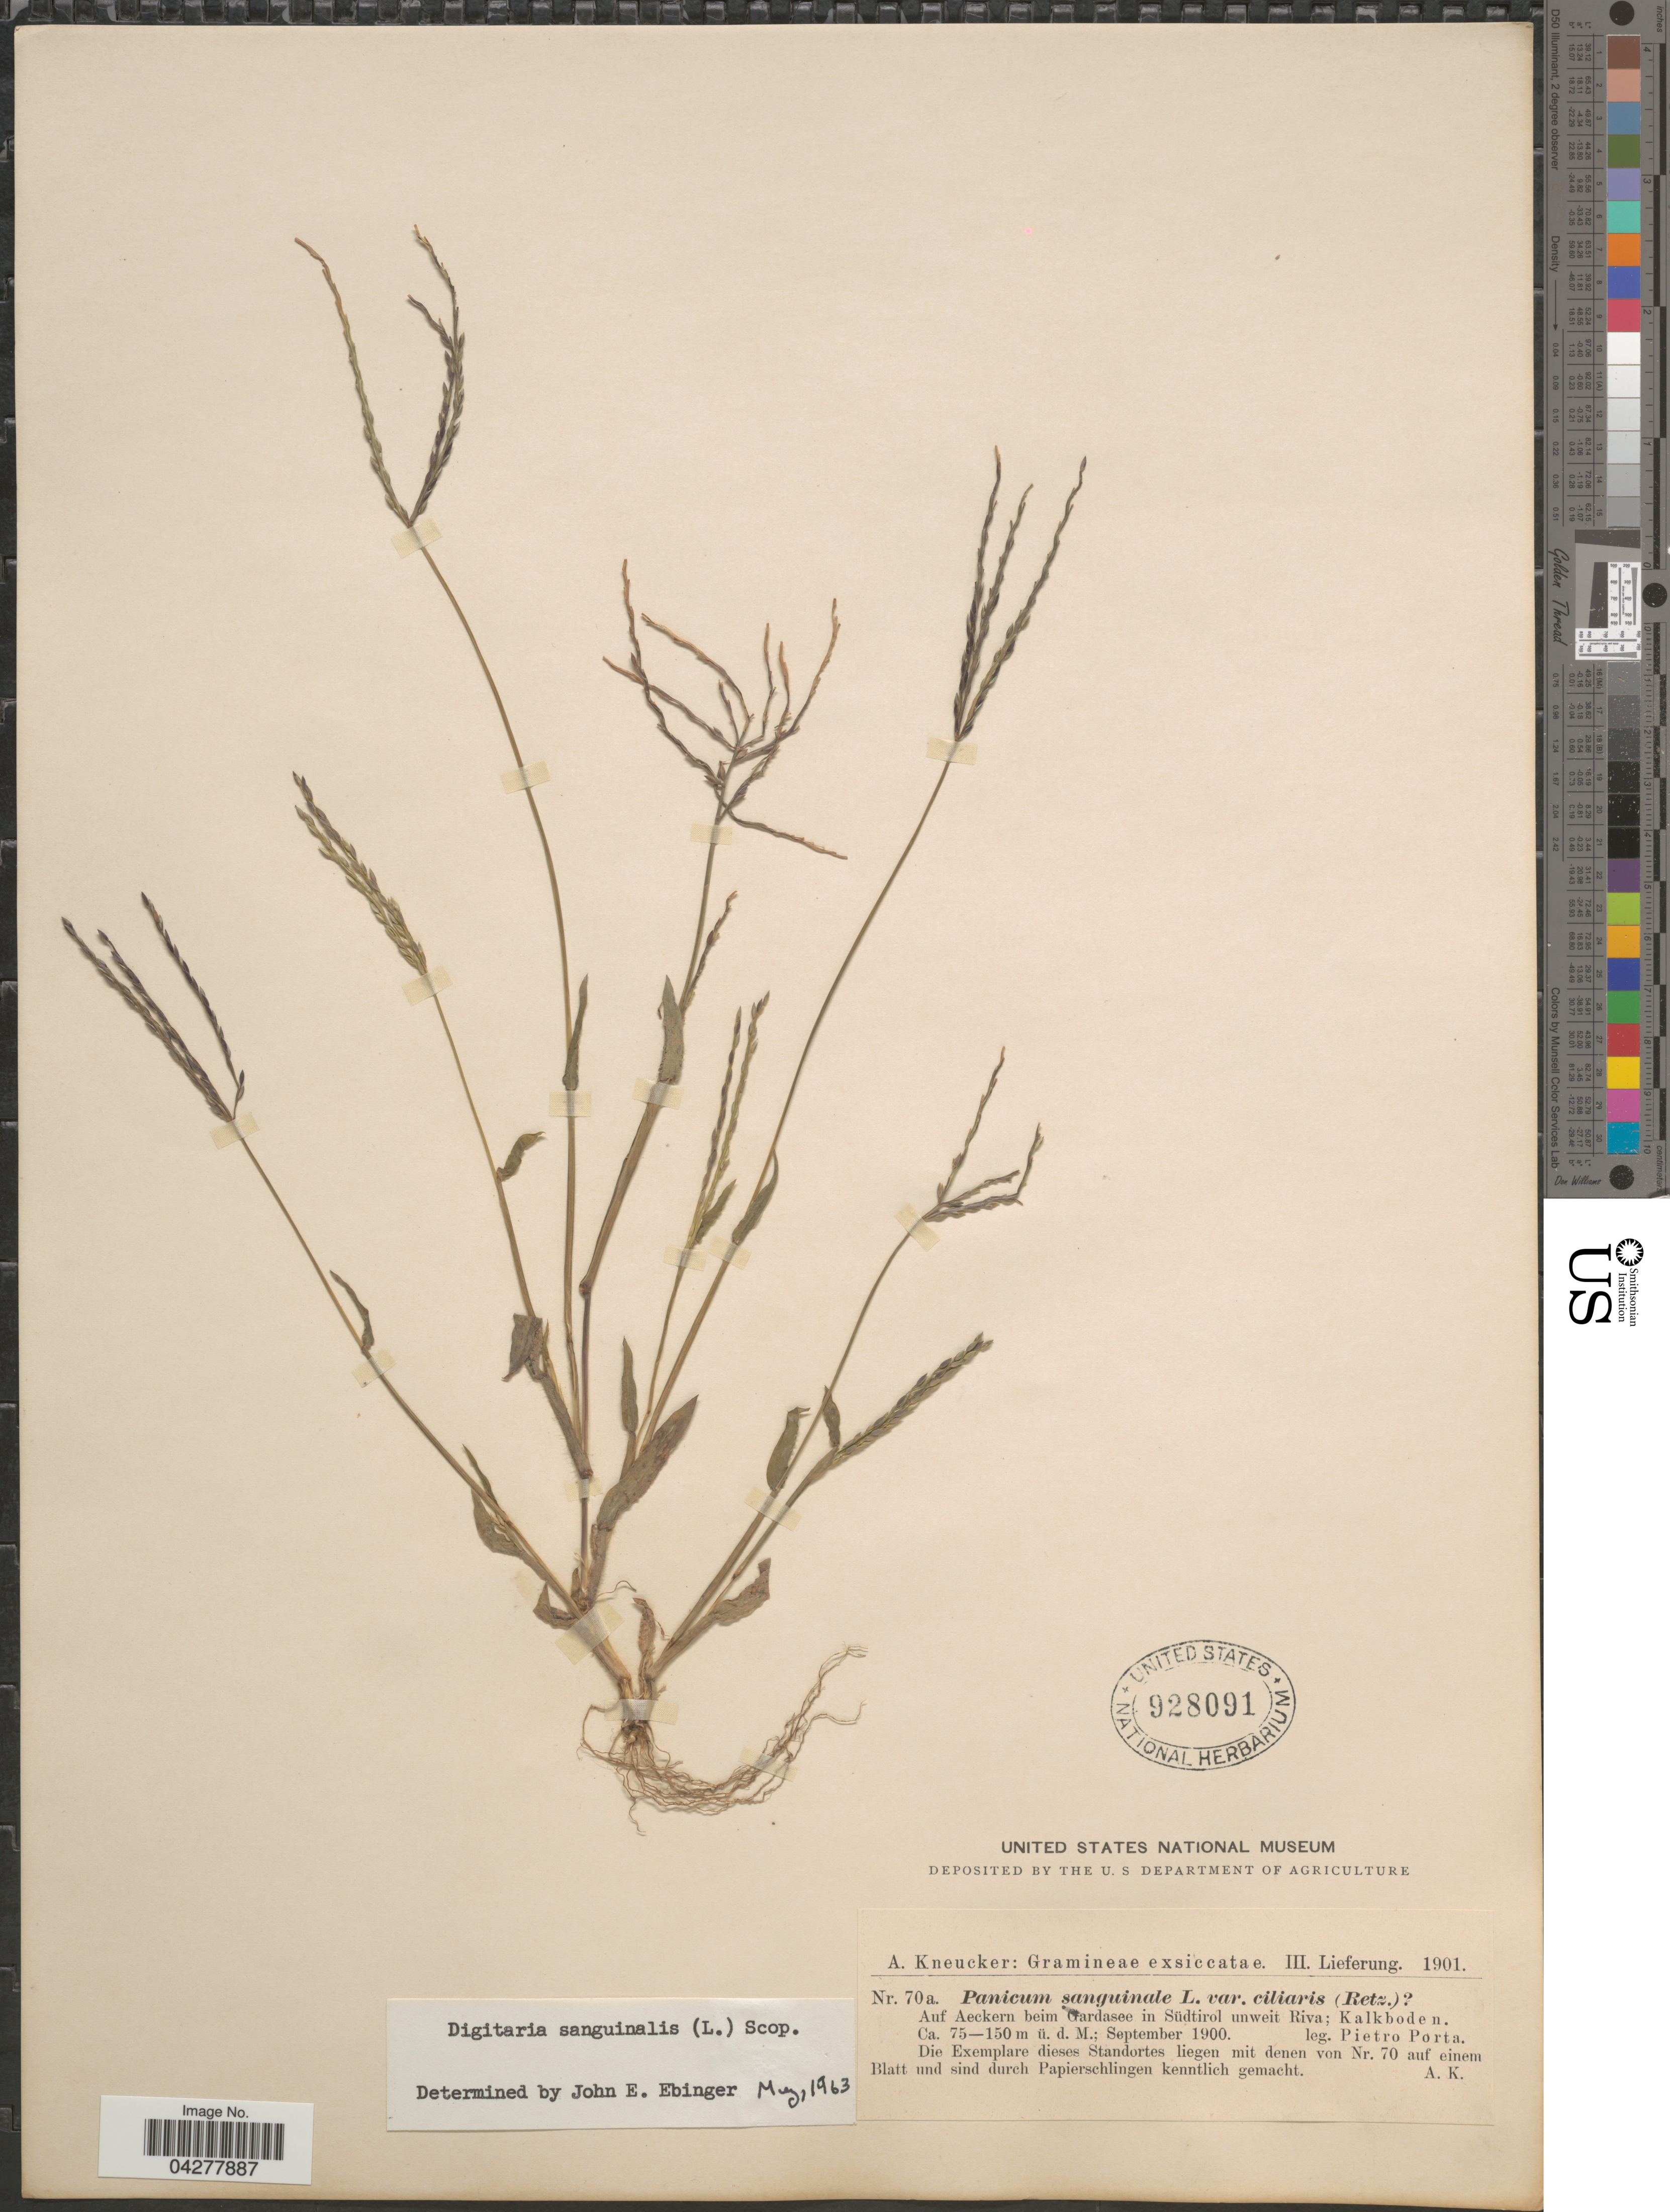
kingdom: Plantae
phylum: Tracheophyta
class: Liliopsida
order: Poales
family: Poaceae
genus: Digitaria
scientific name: Digitaria sanguinalis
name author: (L.) Scop.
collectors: P. Porta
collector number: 70a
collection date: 1900-09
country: Italy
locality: Auf Aeckern beim Gardasee in Südtirol unweit Riva; Kalkboden.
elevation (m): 75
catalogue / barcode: US 928091